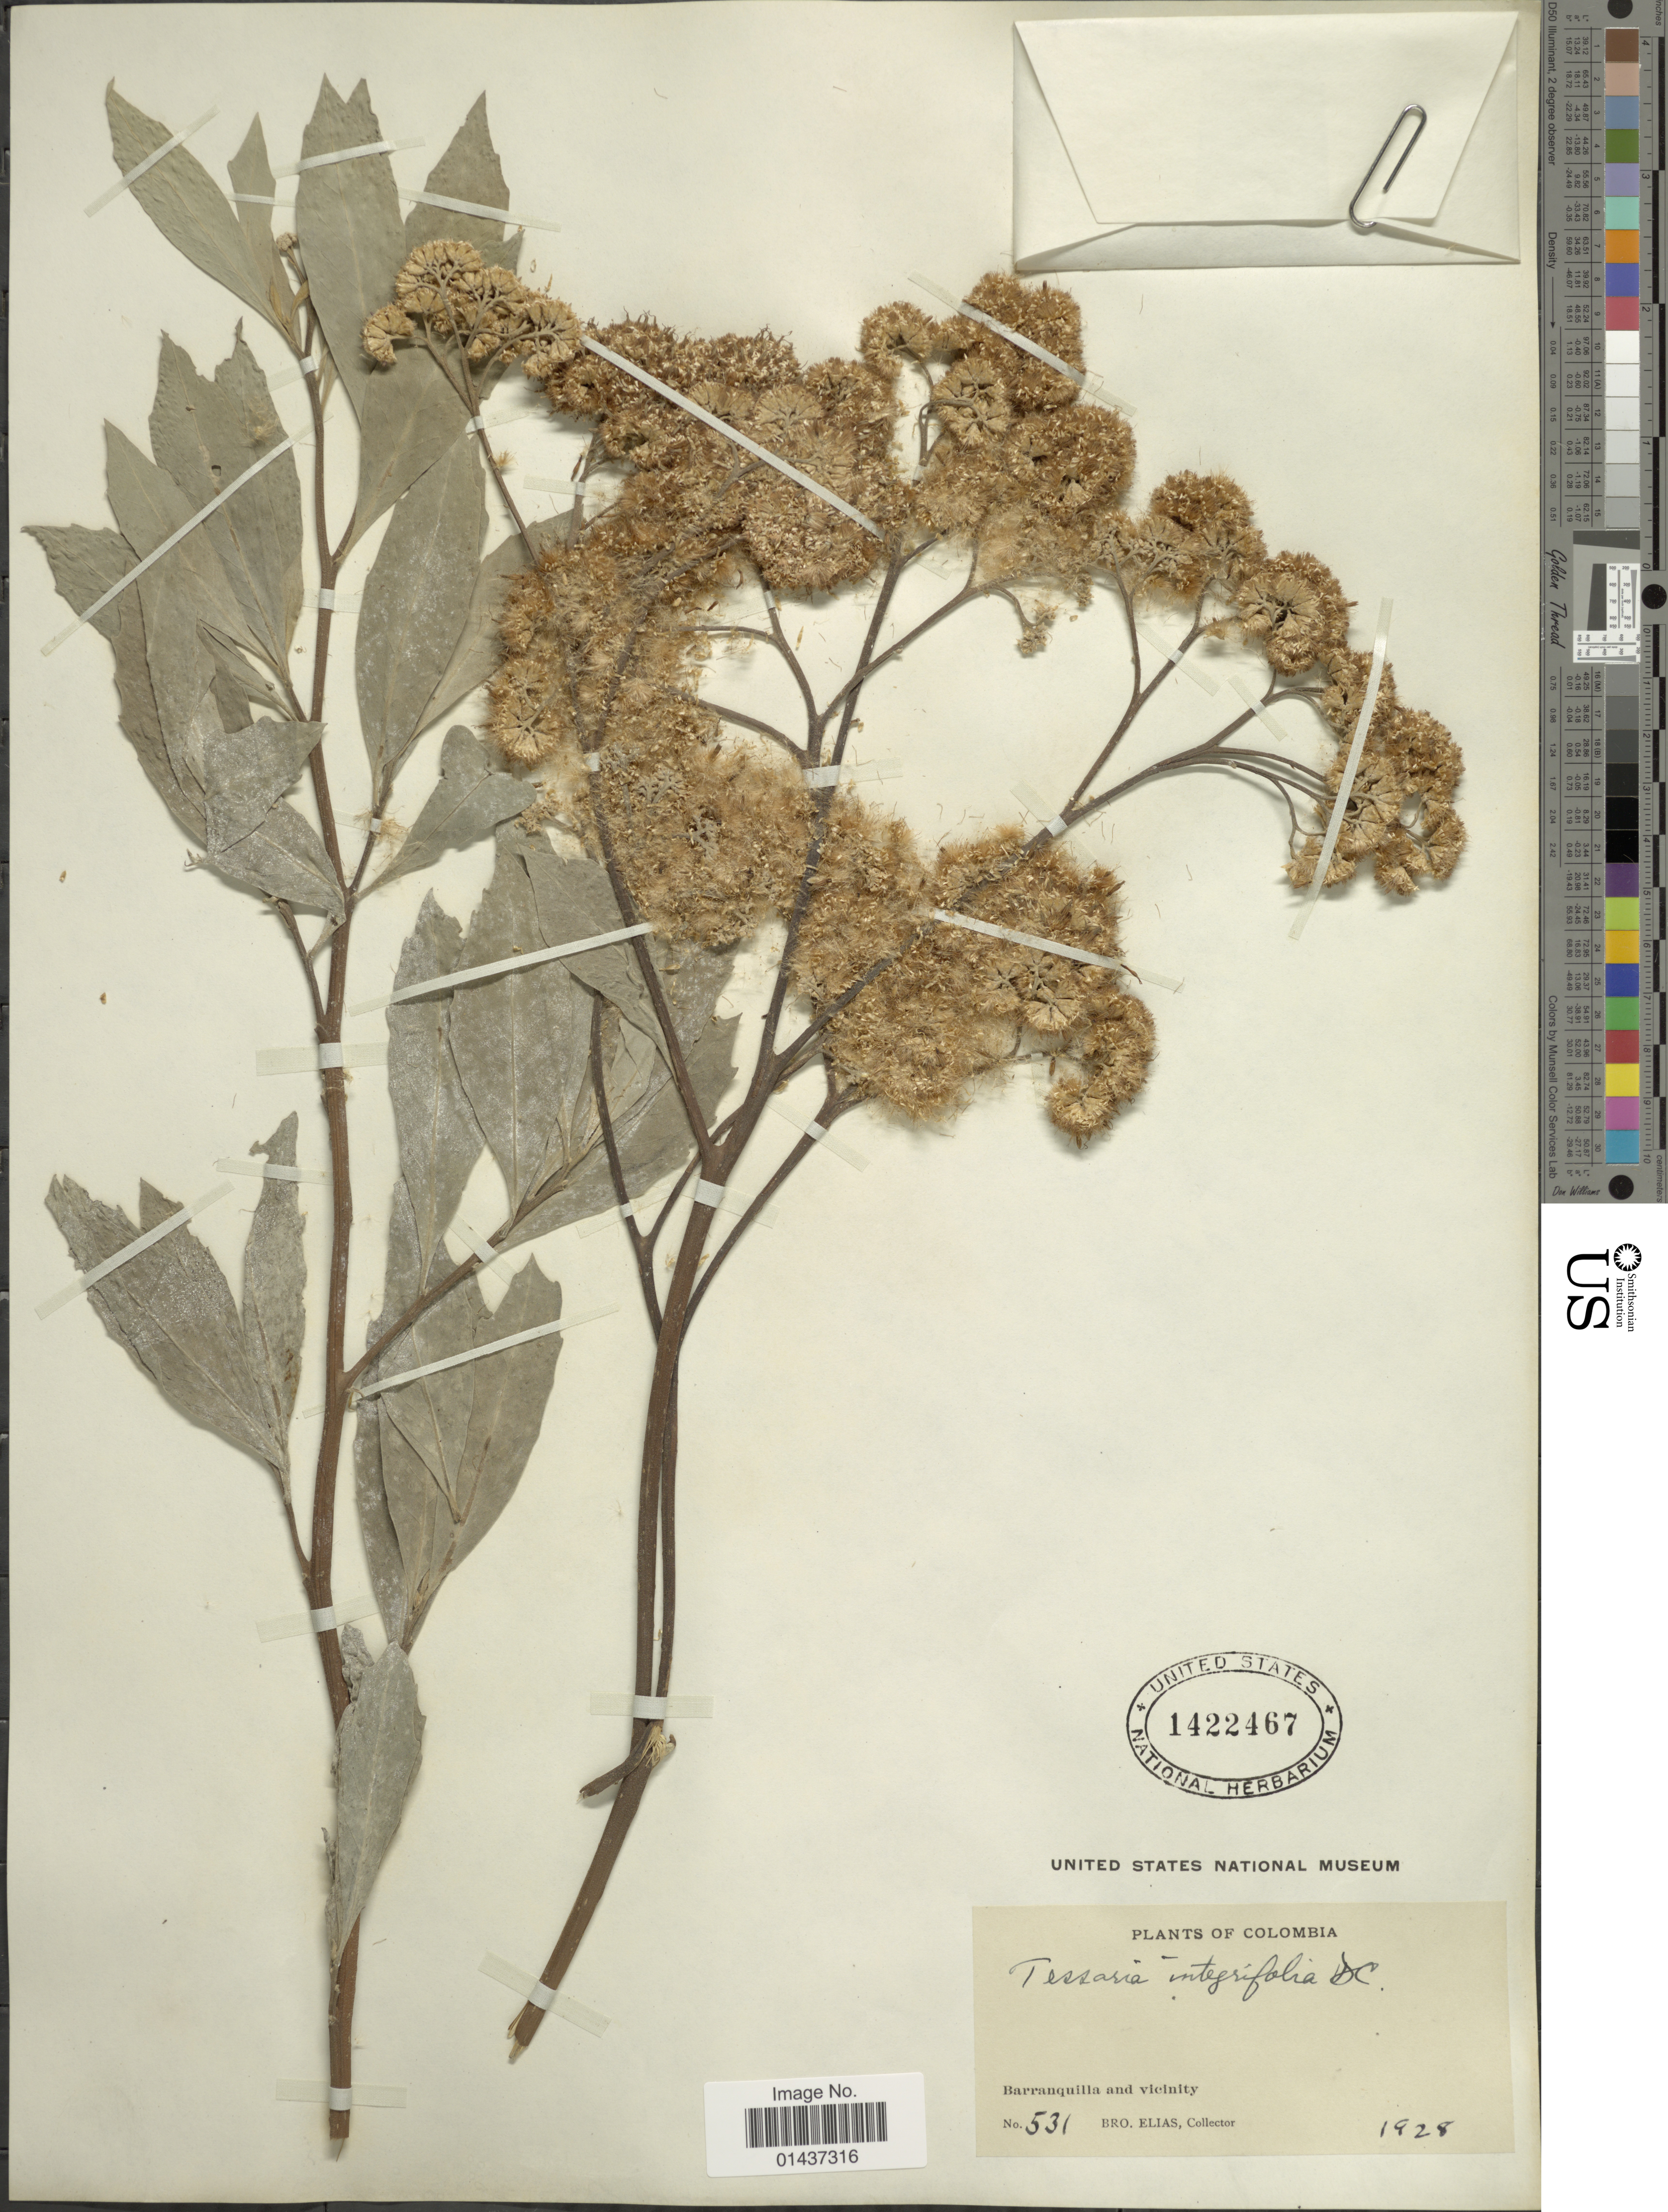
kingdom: Plantae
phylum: Tracheophyta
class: Magnoliopsida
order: Asterales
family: Asteraceae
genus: Tessaria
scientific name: Tessaria integrifolia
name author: Ruiz & Pav.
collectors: Bro. Elias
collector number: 531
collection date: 1928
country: Colombia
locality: Barranquilla and vicinity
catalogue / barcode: US 1422467